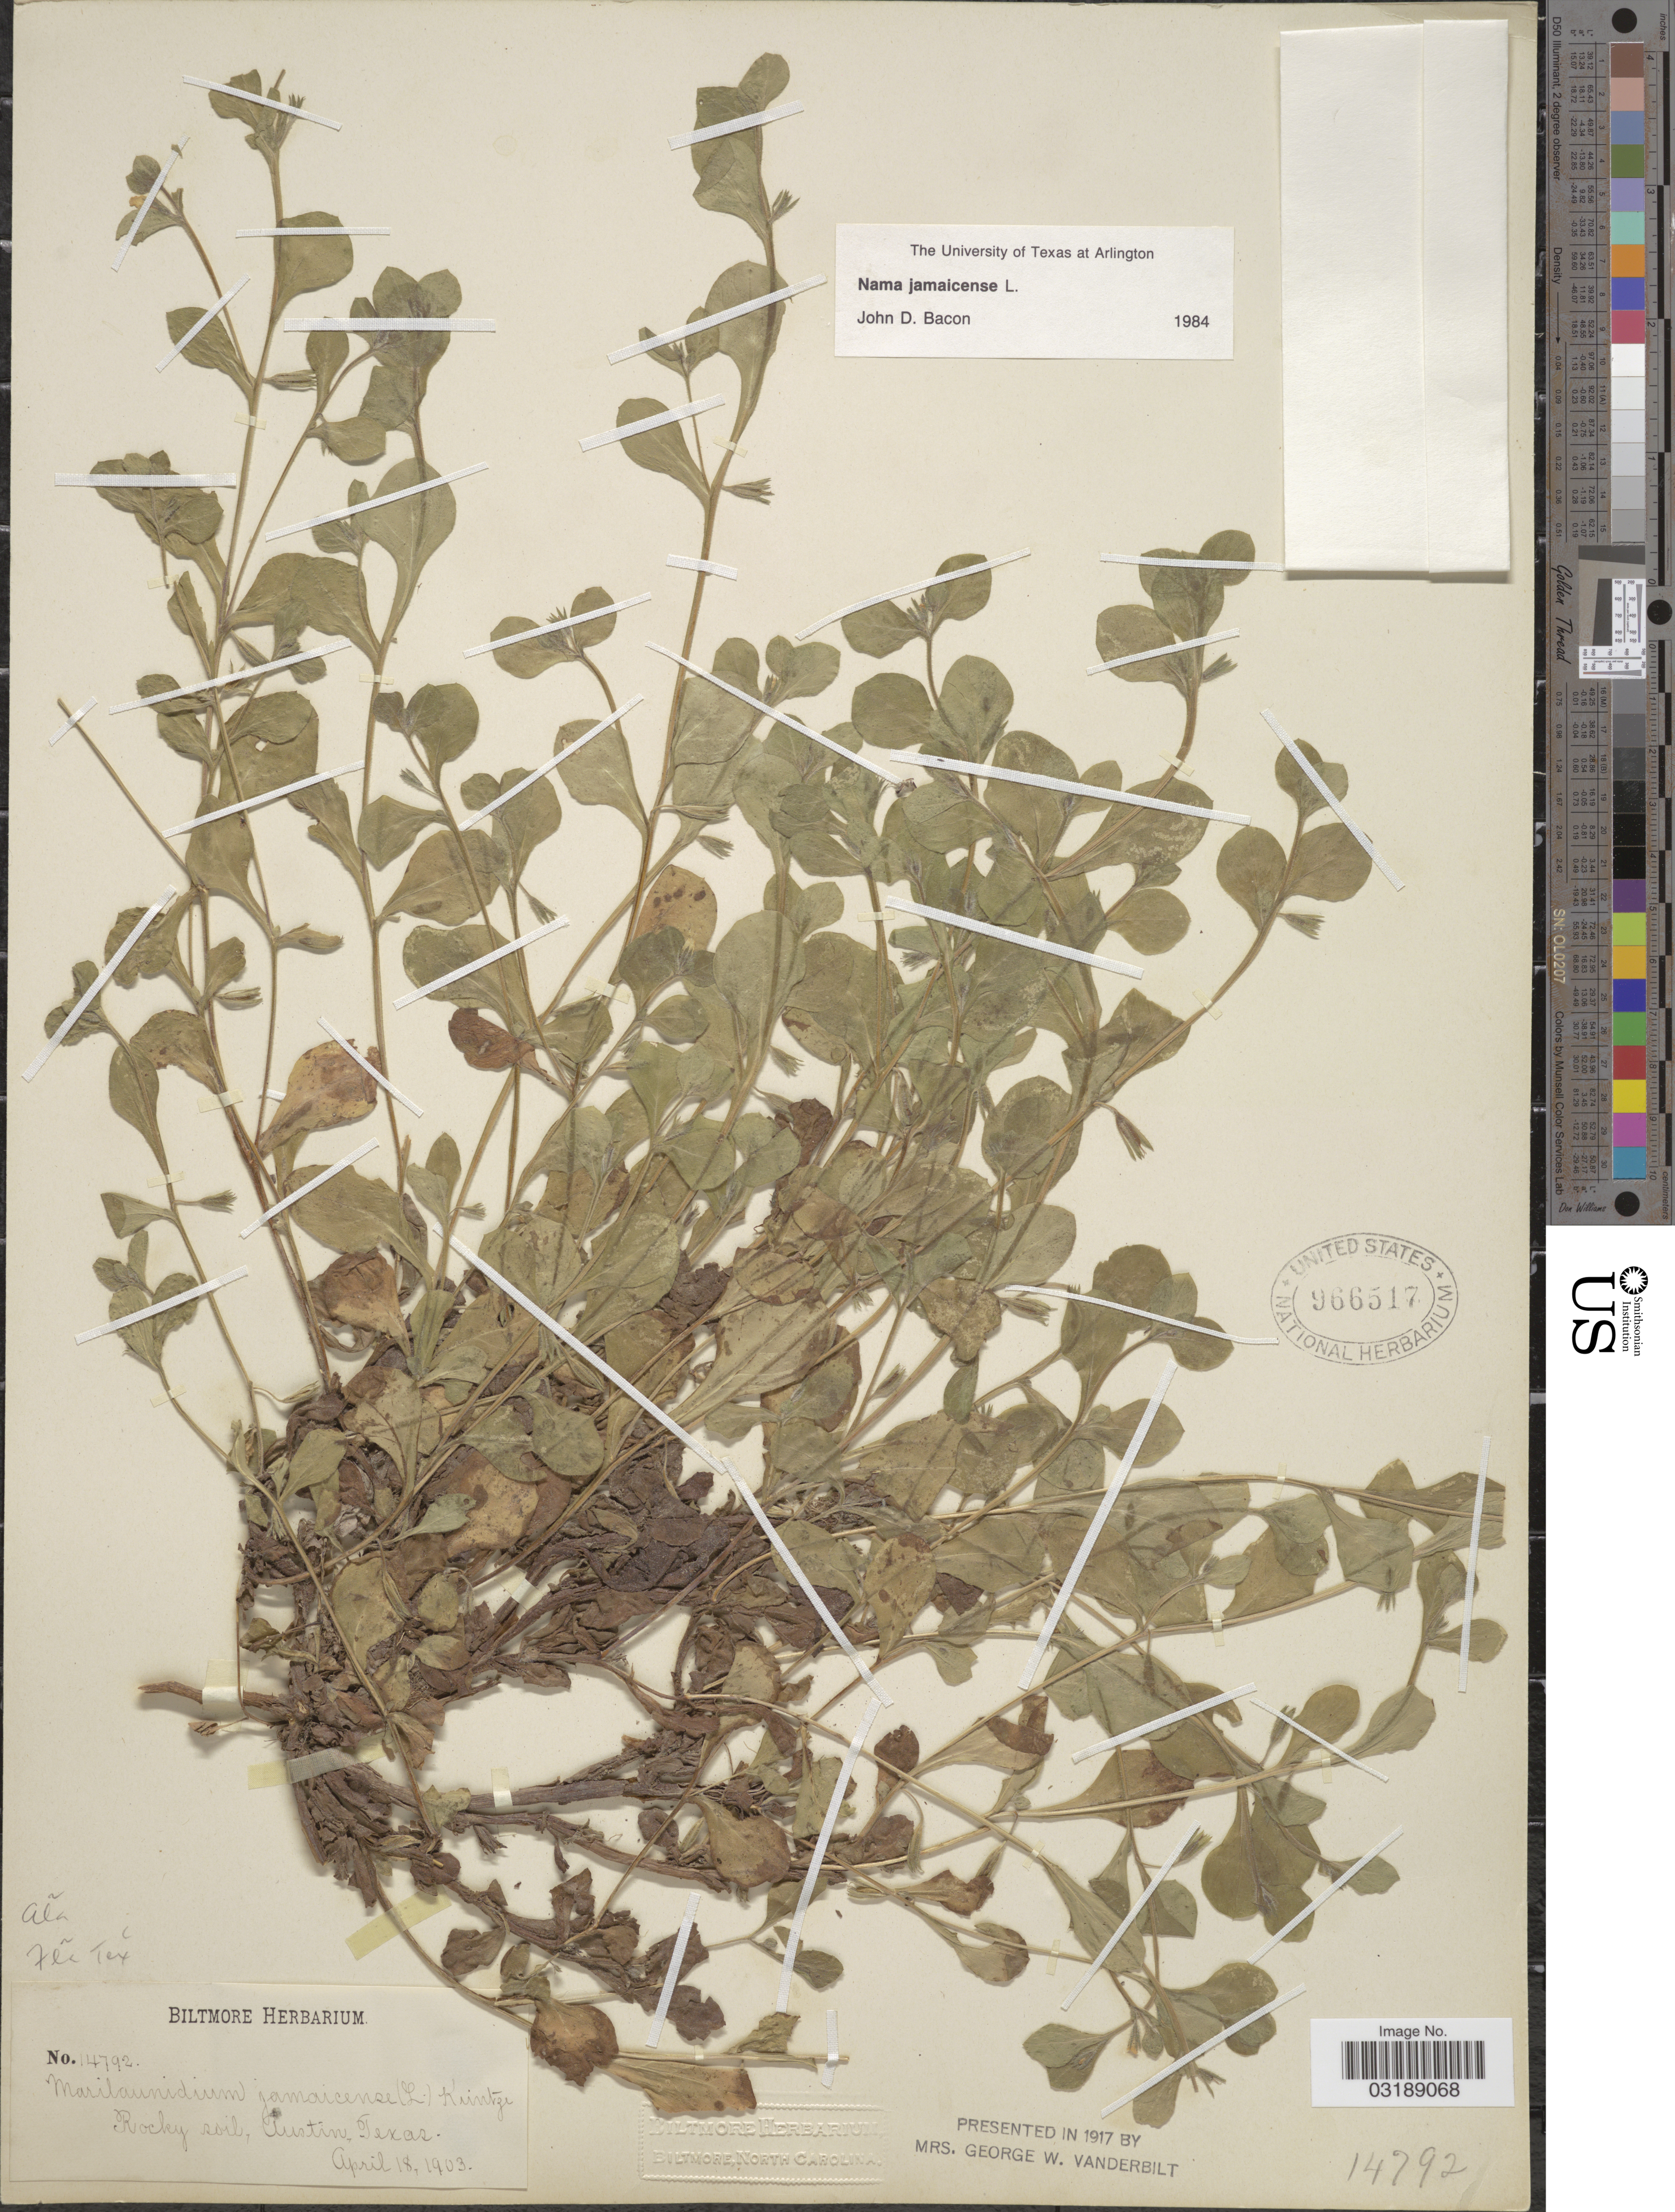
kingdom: Plantae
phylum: Tracheophyta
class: Magnoliopsida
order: Boraginales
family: Namaceae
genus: Nama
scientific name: Nama jamaicensis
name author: L.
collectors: ex herb. Biltmore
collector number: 14792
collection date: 1903-04-18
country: United States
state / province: Texas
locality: Austin.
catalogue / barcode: US 966517